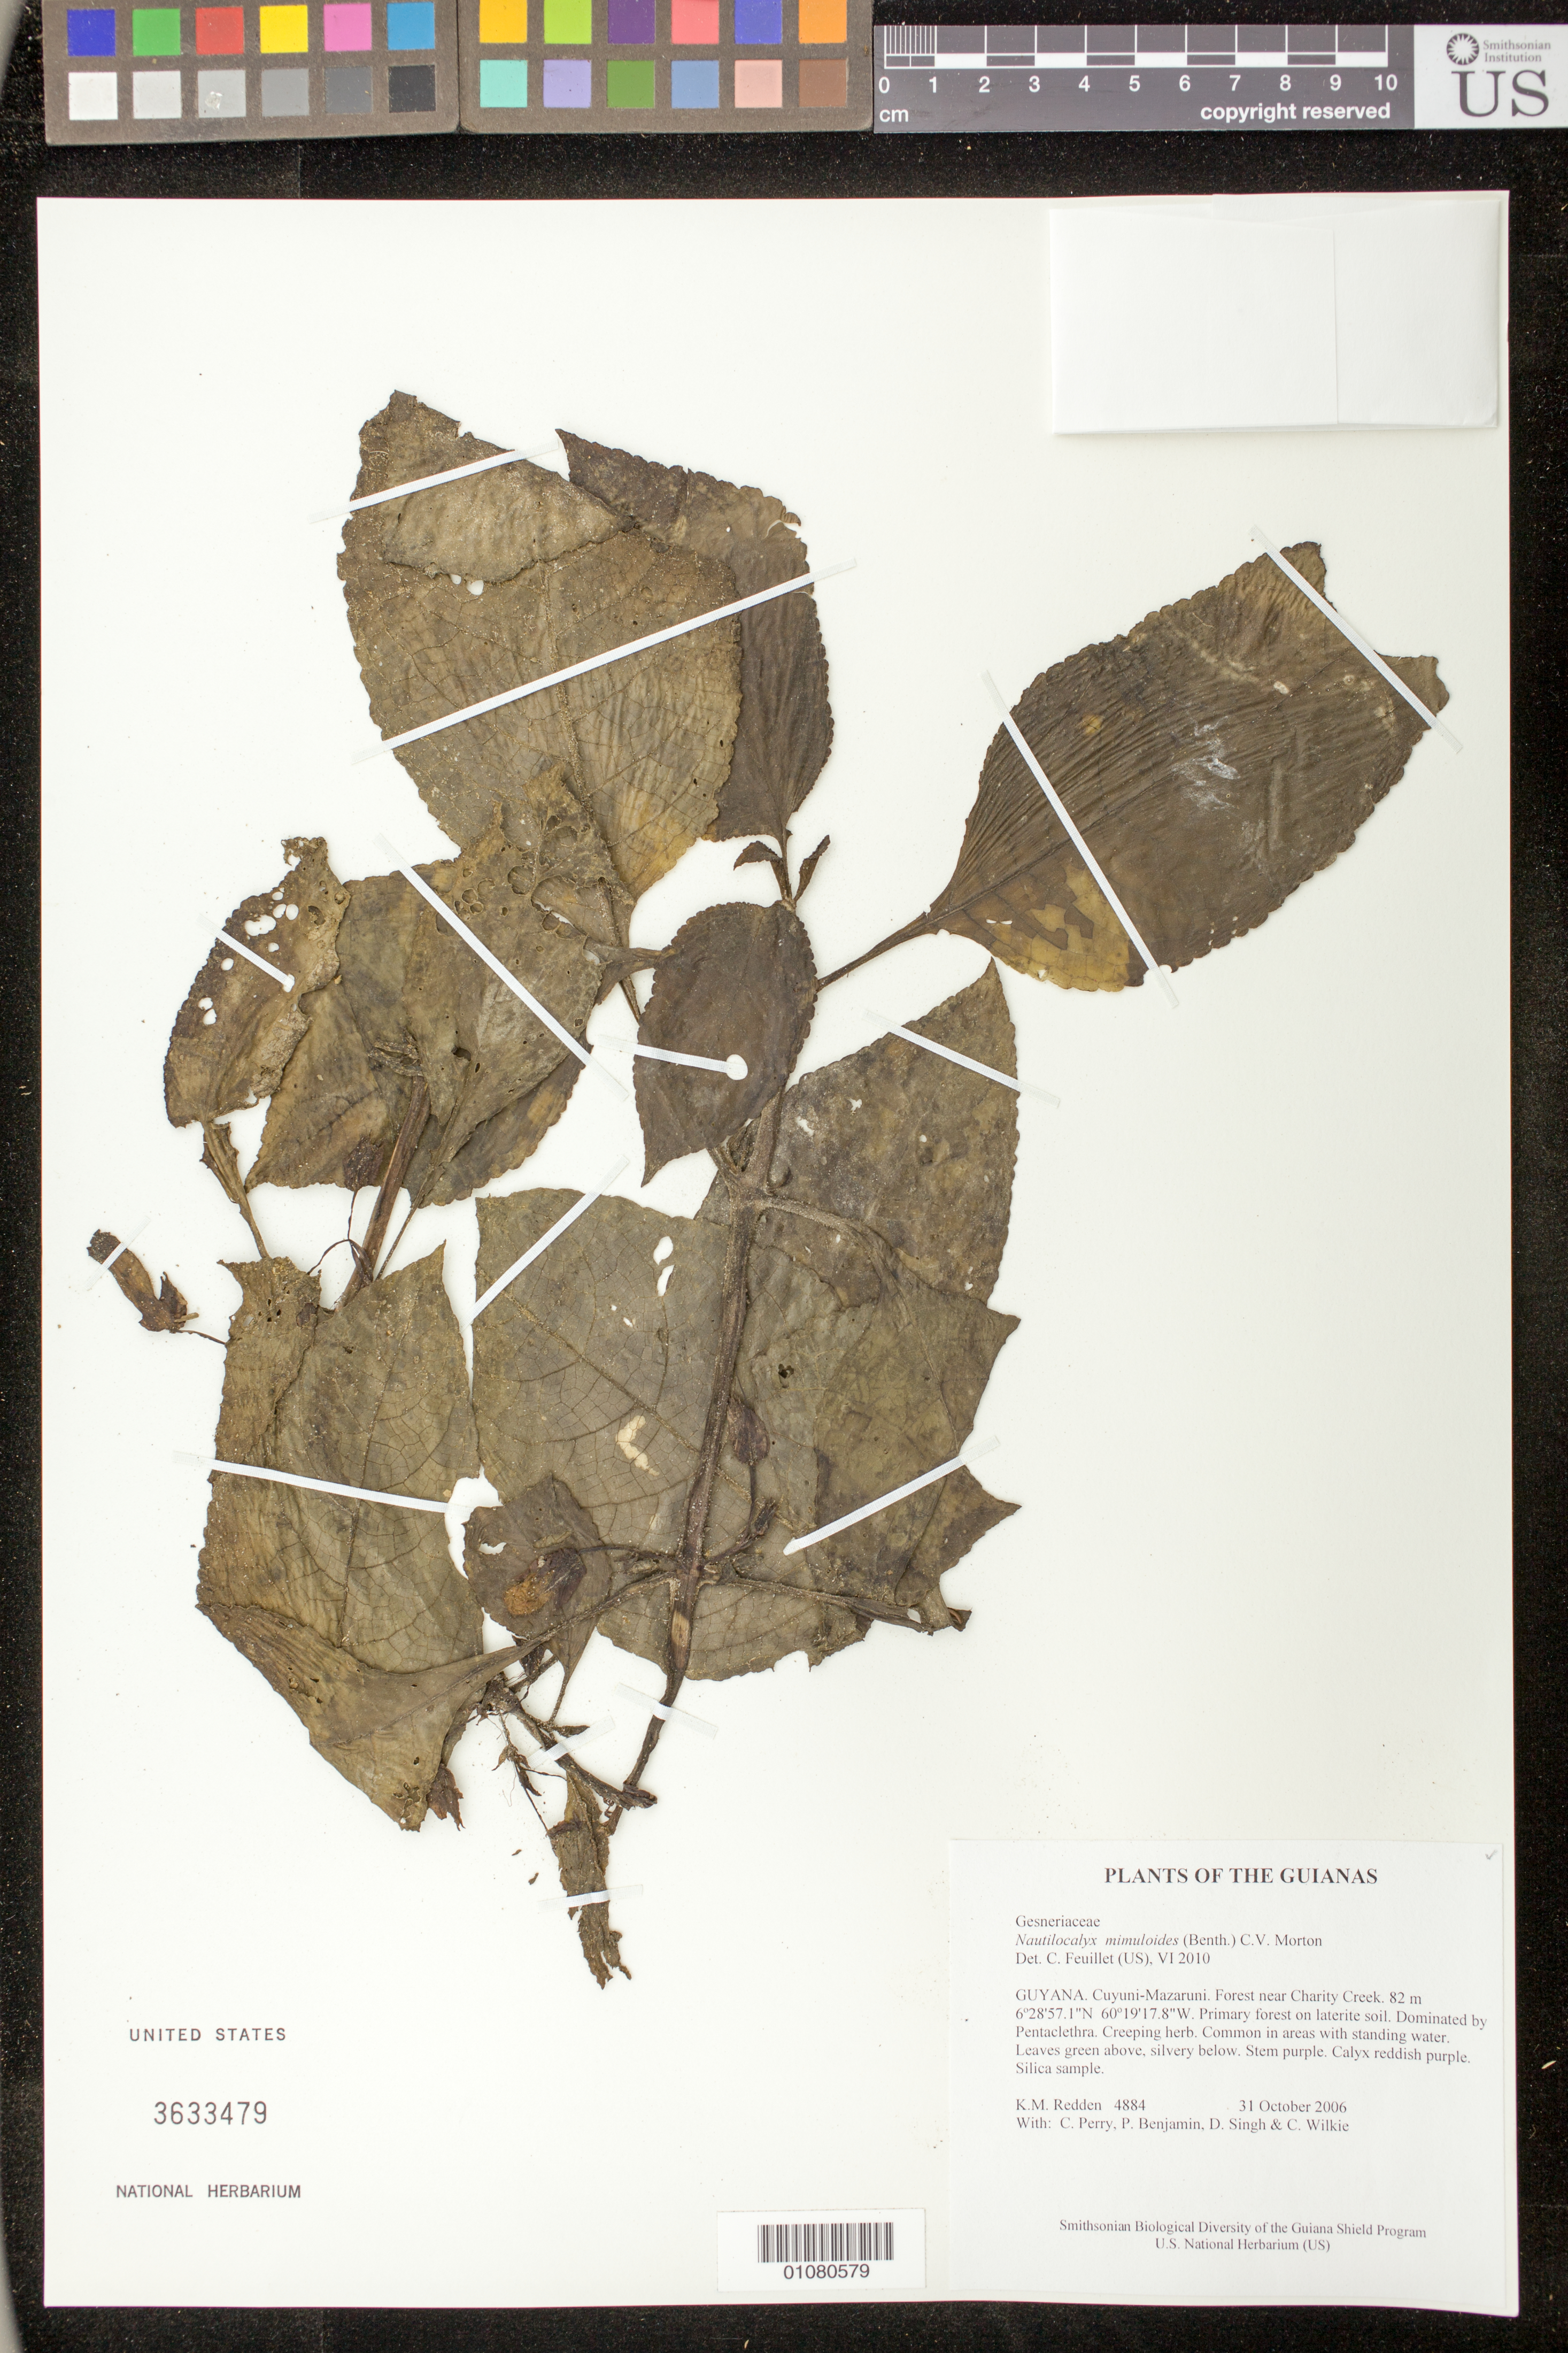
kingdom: Plantae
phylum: Tracheophyta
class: Magnoliopsida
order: Lamiales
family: Gesneriaceae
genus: Nautilocalyx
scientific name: Nautilocalyx mimuloides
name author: (Benth.) C.V. Morton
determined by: Feuillet, C.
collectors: K. M. Redden, C. Perry, P. Benjamin, D. Singh & C. Wilkie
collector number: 4884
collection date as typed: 31 Oct 2006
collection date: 2006-10-31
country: Guyana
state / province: Cuyuni-Mazaruni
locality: Forest near Charity Creek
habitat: Primary forest on laterite soil. Dominated by Pentaclethra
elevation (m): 82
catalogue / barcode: US 3633479